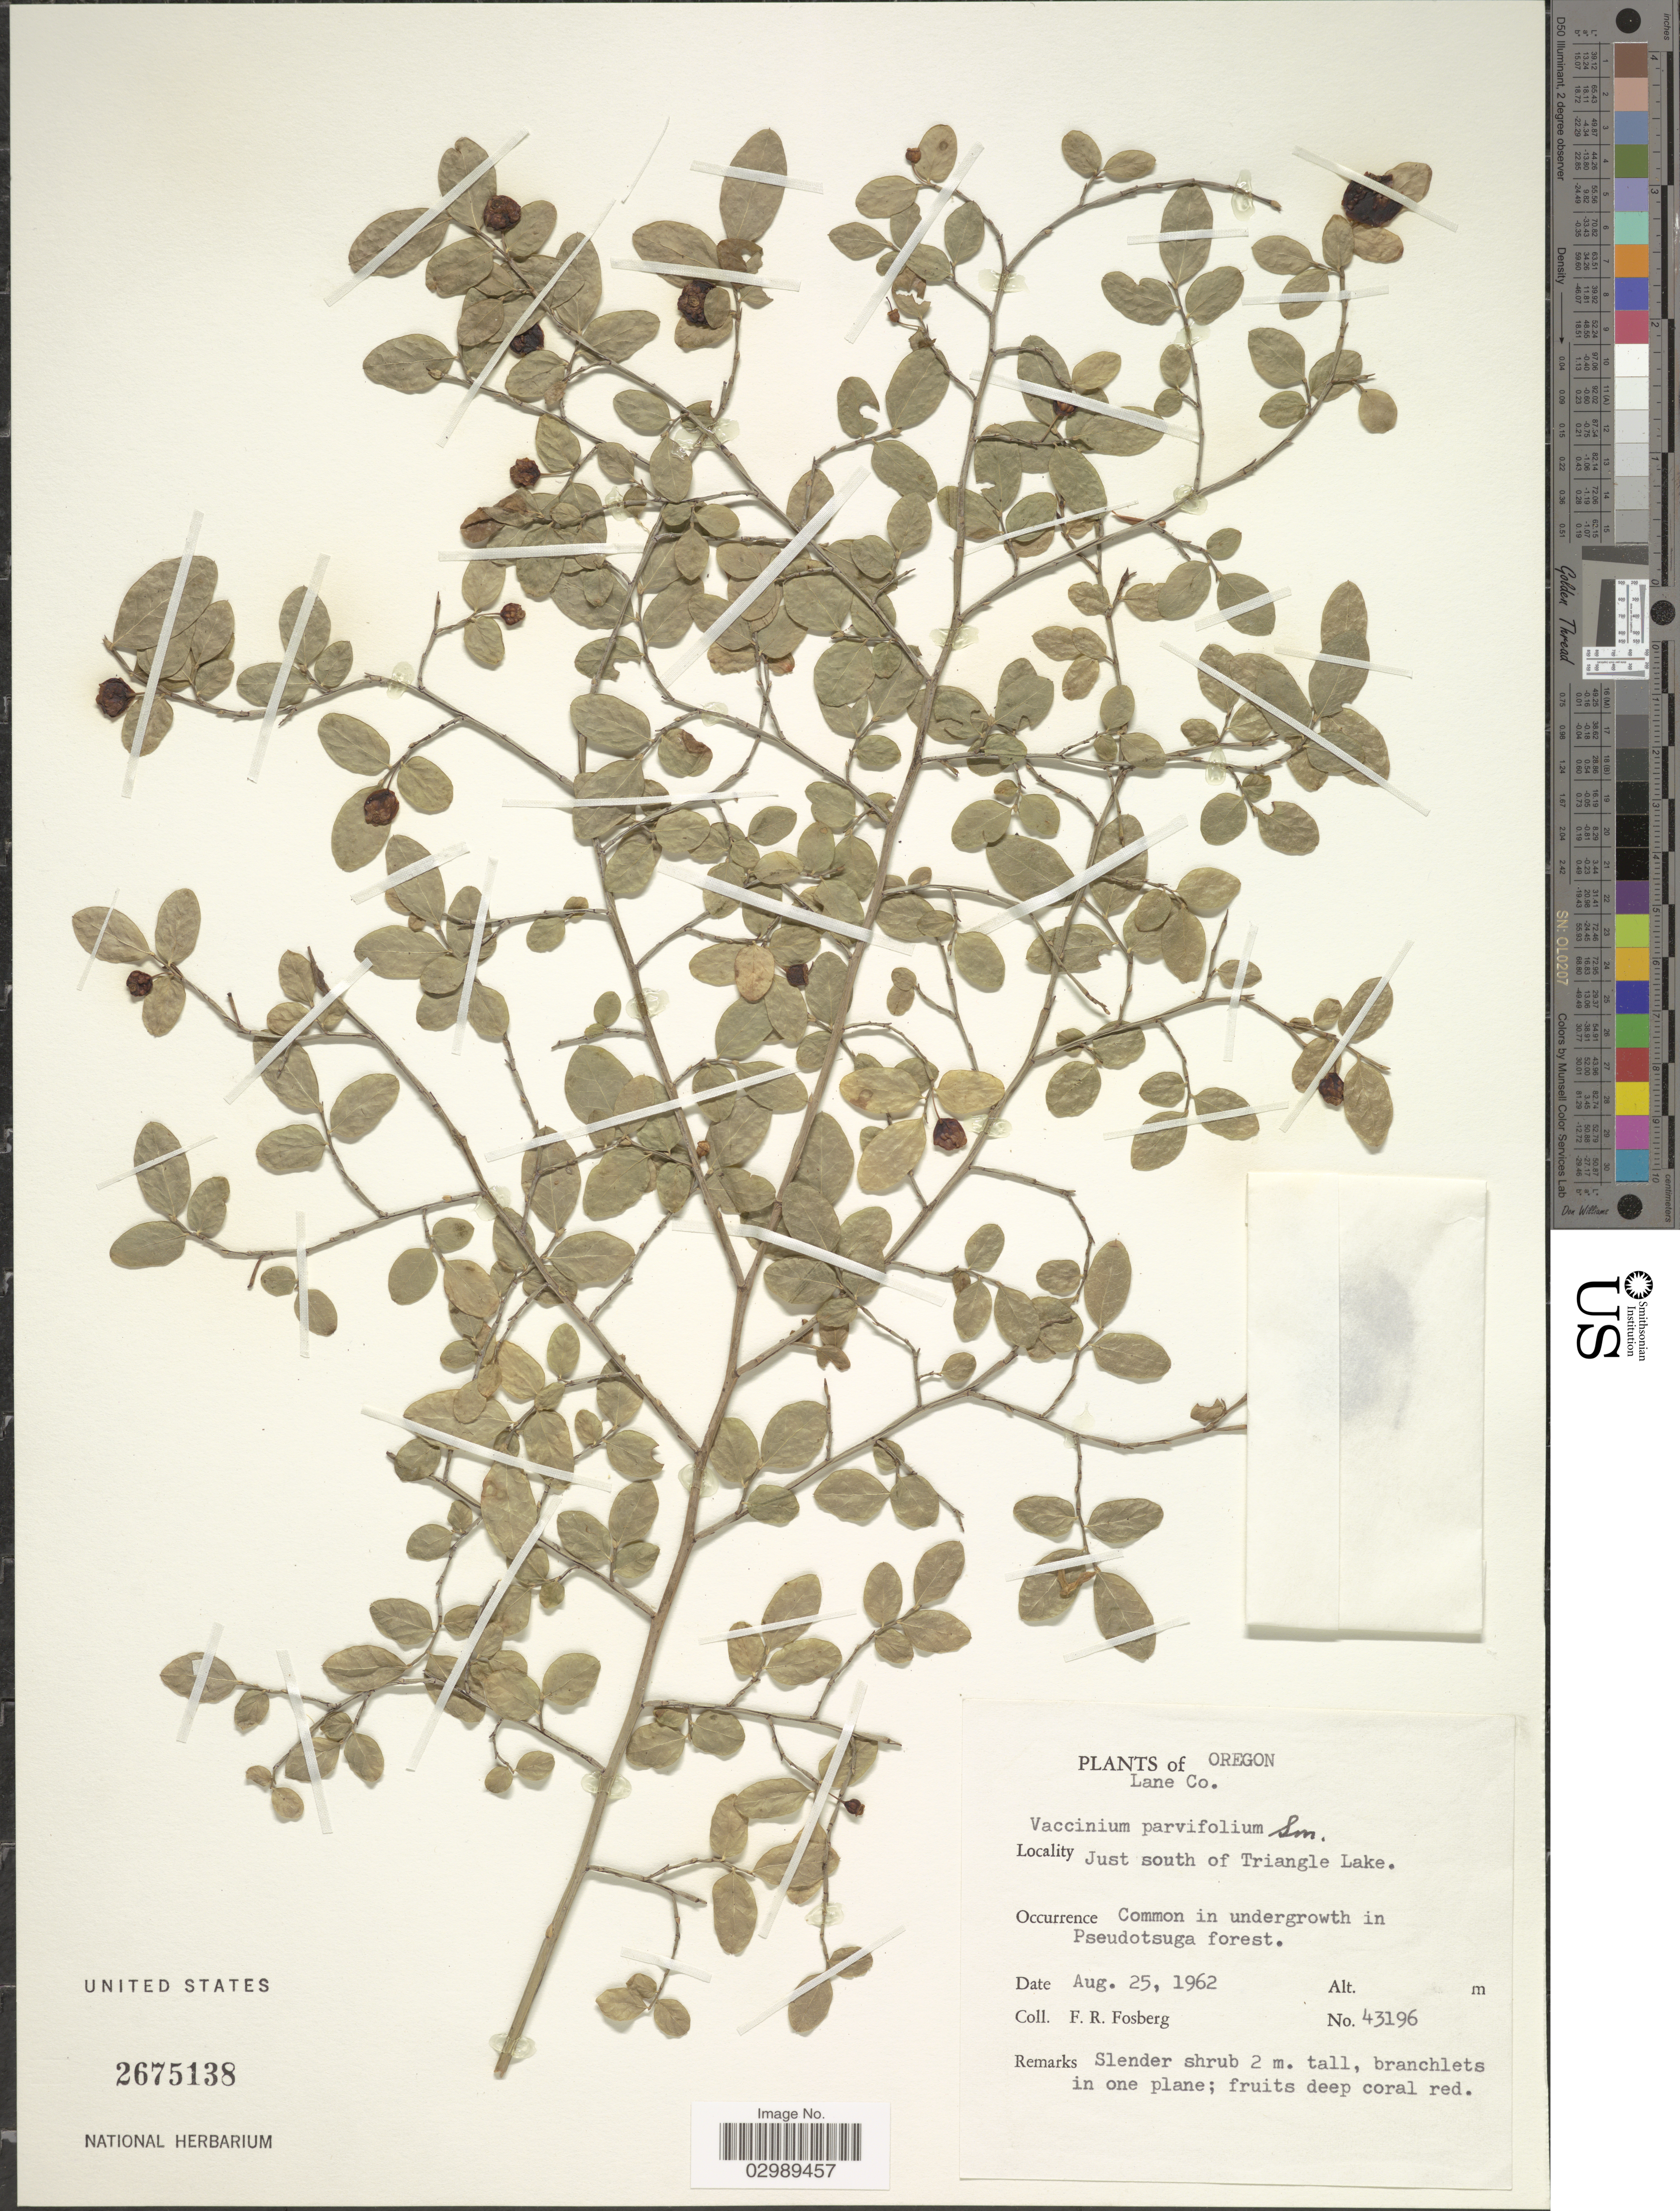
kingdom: Plantae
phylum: Tracheophyta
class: Magnoliopsida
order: Ericales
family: Ericaceae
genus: Vaccinium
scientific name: Vaccinium parvifolium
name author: Small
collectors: F. R. Fosberg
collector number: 43196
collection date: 1962-08-25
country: United States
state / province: Oregon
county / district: Lake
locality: Lane Co., Just south of Triangle Lake.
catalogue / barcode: US 2675138